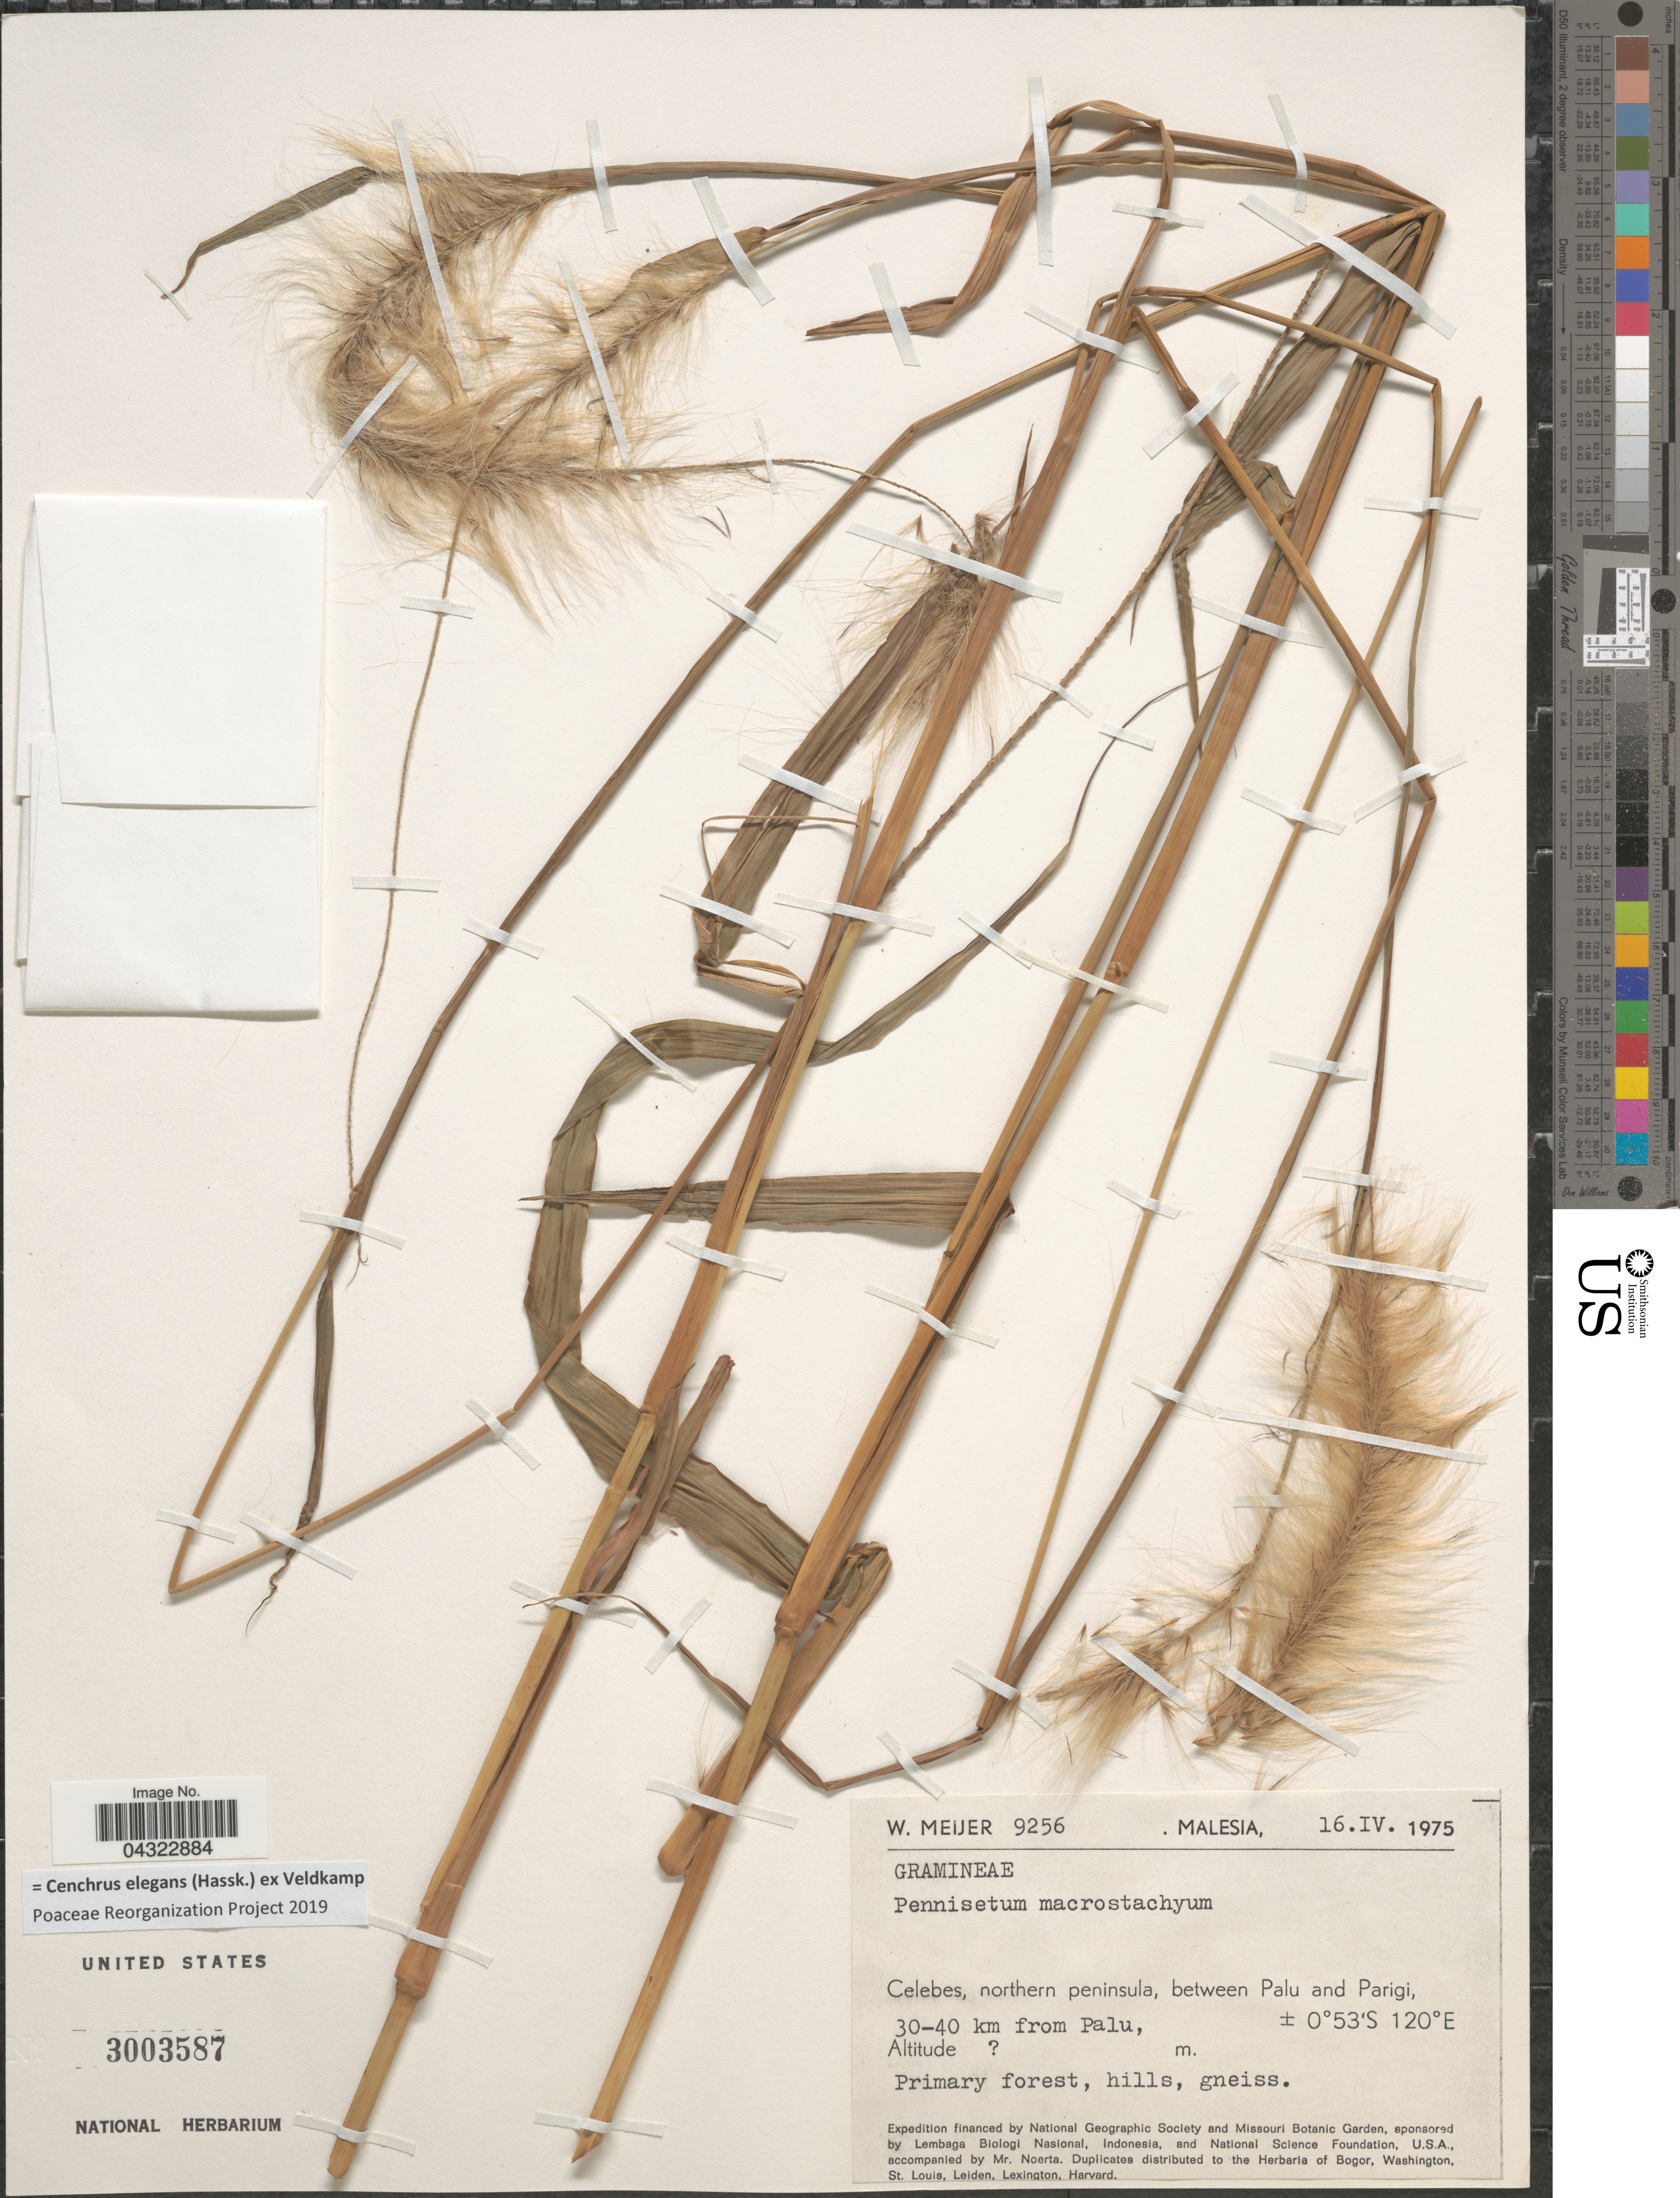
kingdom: Plantae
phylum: Tracheophyta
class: Liliopsida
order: Poales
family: Poaceae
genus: Cenchrus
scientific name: Cenchrus elegans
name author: (Hassk.) Veldkamp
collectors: W. Meijer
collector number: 9256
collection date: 1975-04-16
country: Indonesia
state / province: Sulawesi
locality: Celebes, northern peninsula, between Palu and Parigi, 30-40 km from Palu.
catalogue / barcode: US 3003587